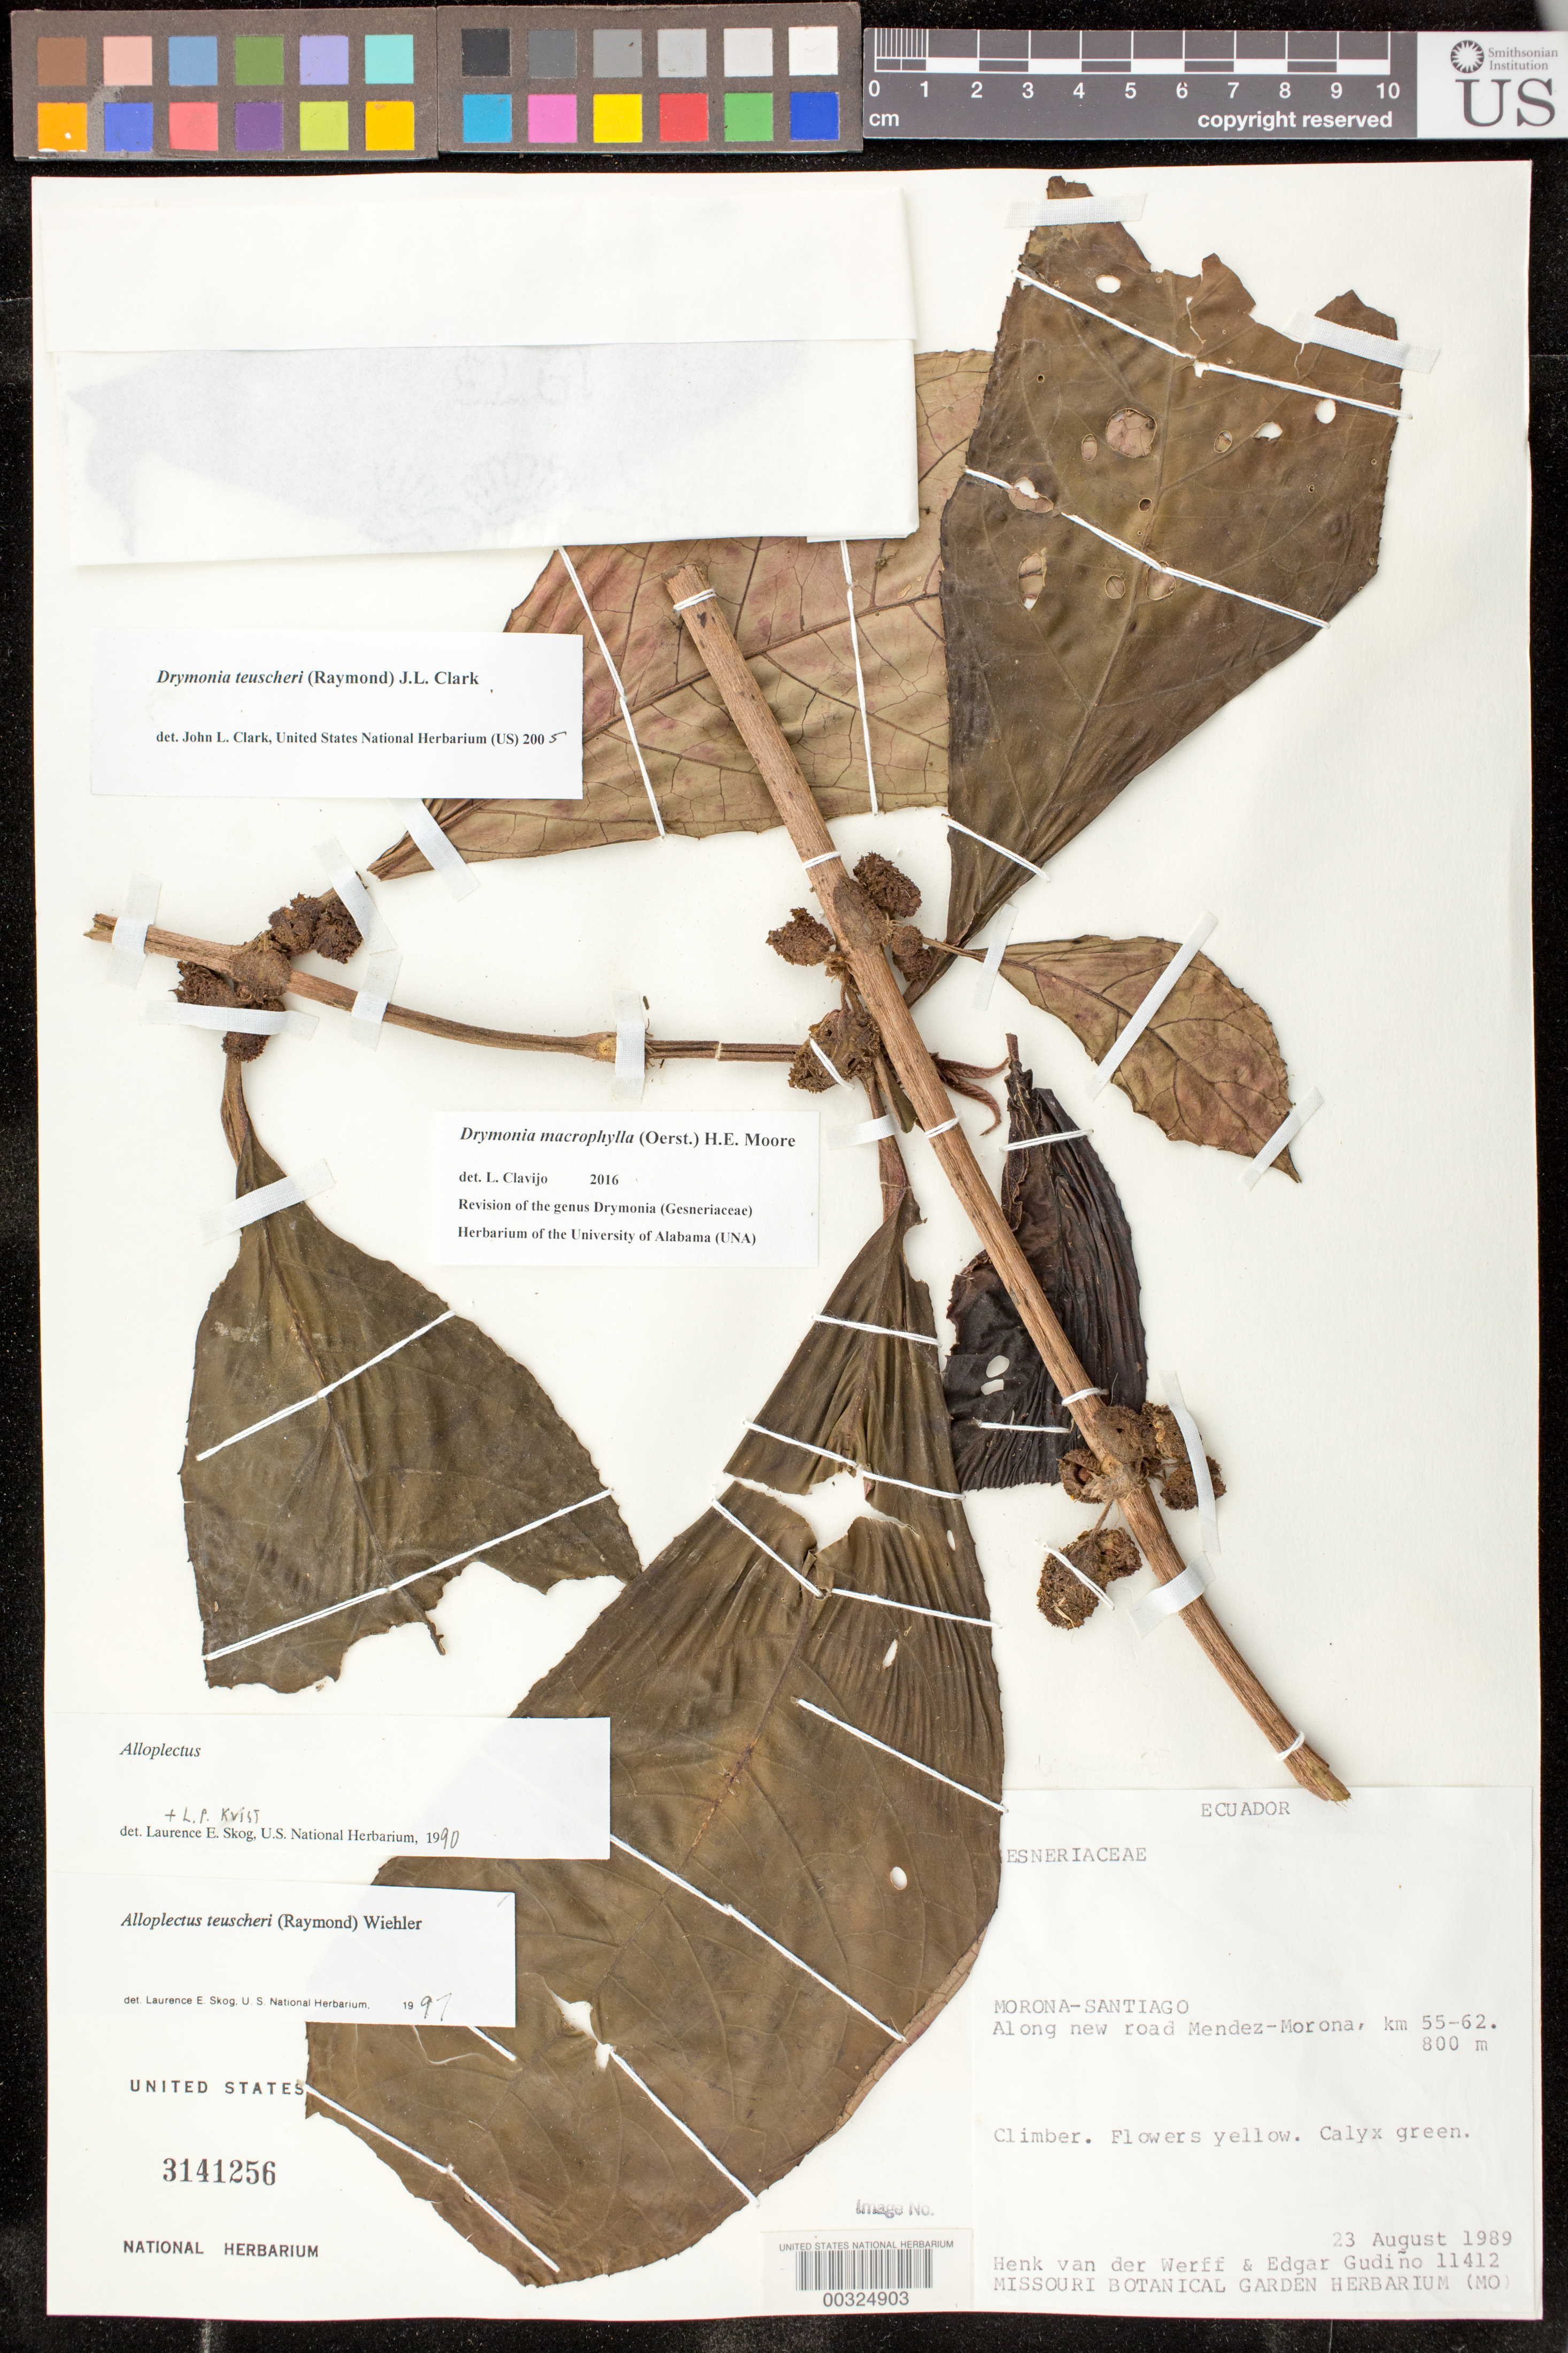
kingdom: Plantae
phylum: Tracheophyta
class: Magnoliopsida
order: Lamiales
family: Gesneriaceae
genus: Drymonia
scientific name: Drymonia macrophylla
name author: (Oerst.) H.E. Moore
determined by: Clavijo, L.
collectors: H. van der Werff & E. Gudiño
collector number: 11412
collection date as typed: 23 Aug 1989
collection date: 1989-08-23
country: Ecuador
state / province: Morona-Santiago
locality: Along new road Mendez - Morona, km 55-62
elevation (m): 800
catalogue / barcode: US 3141256